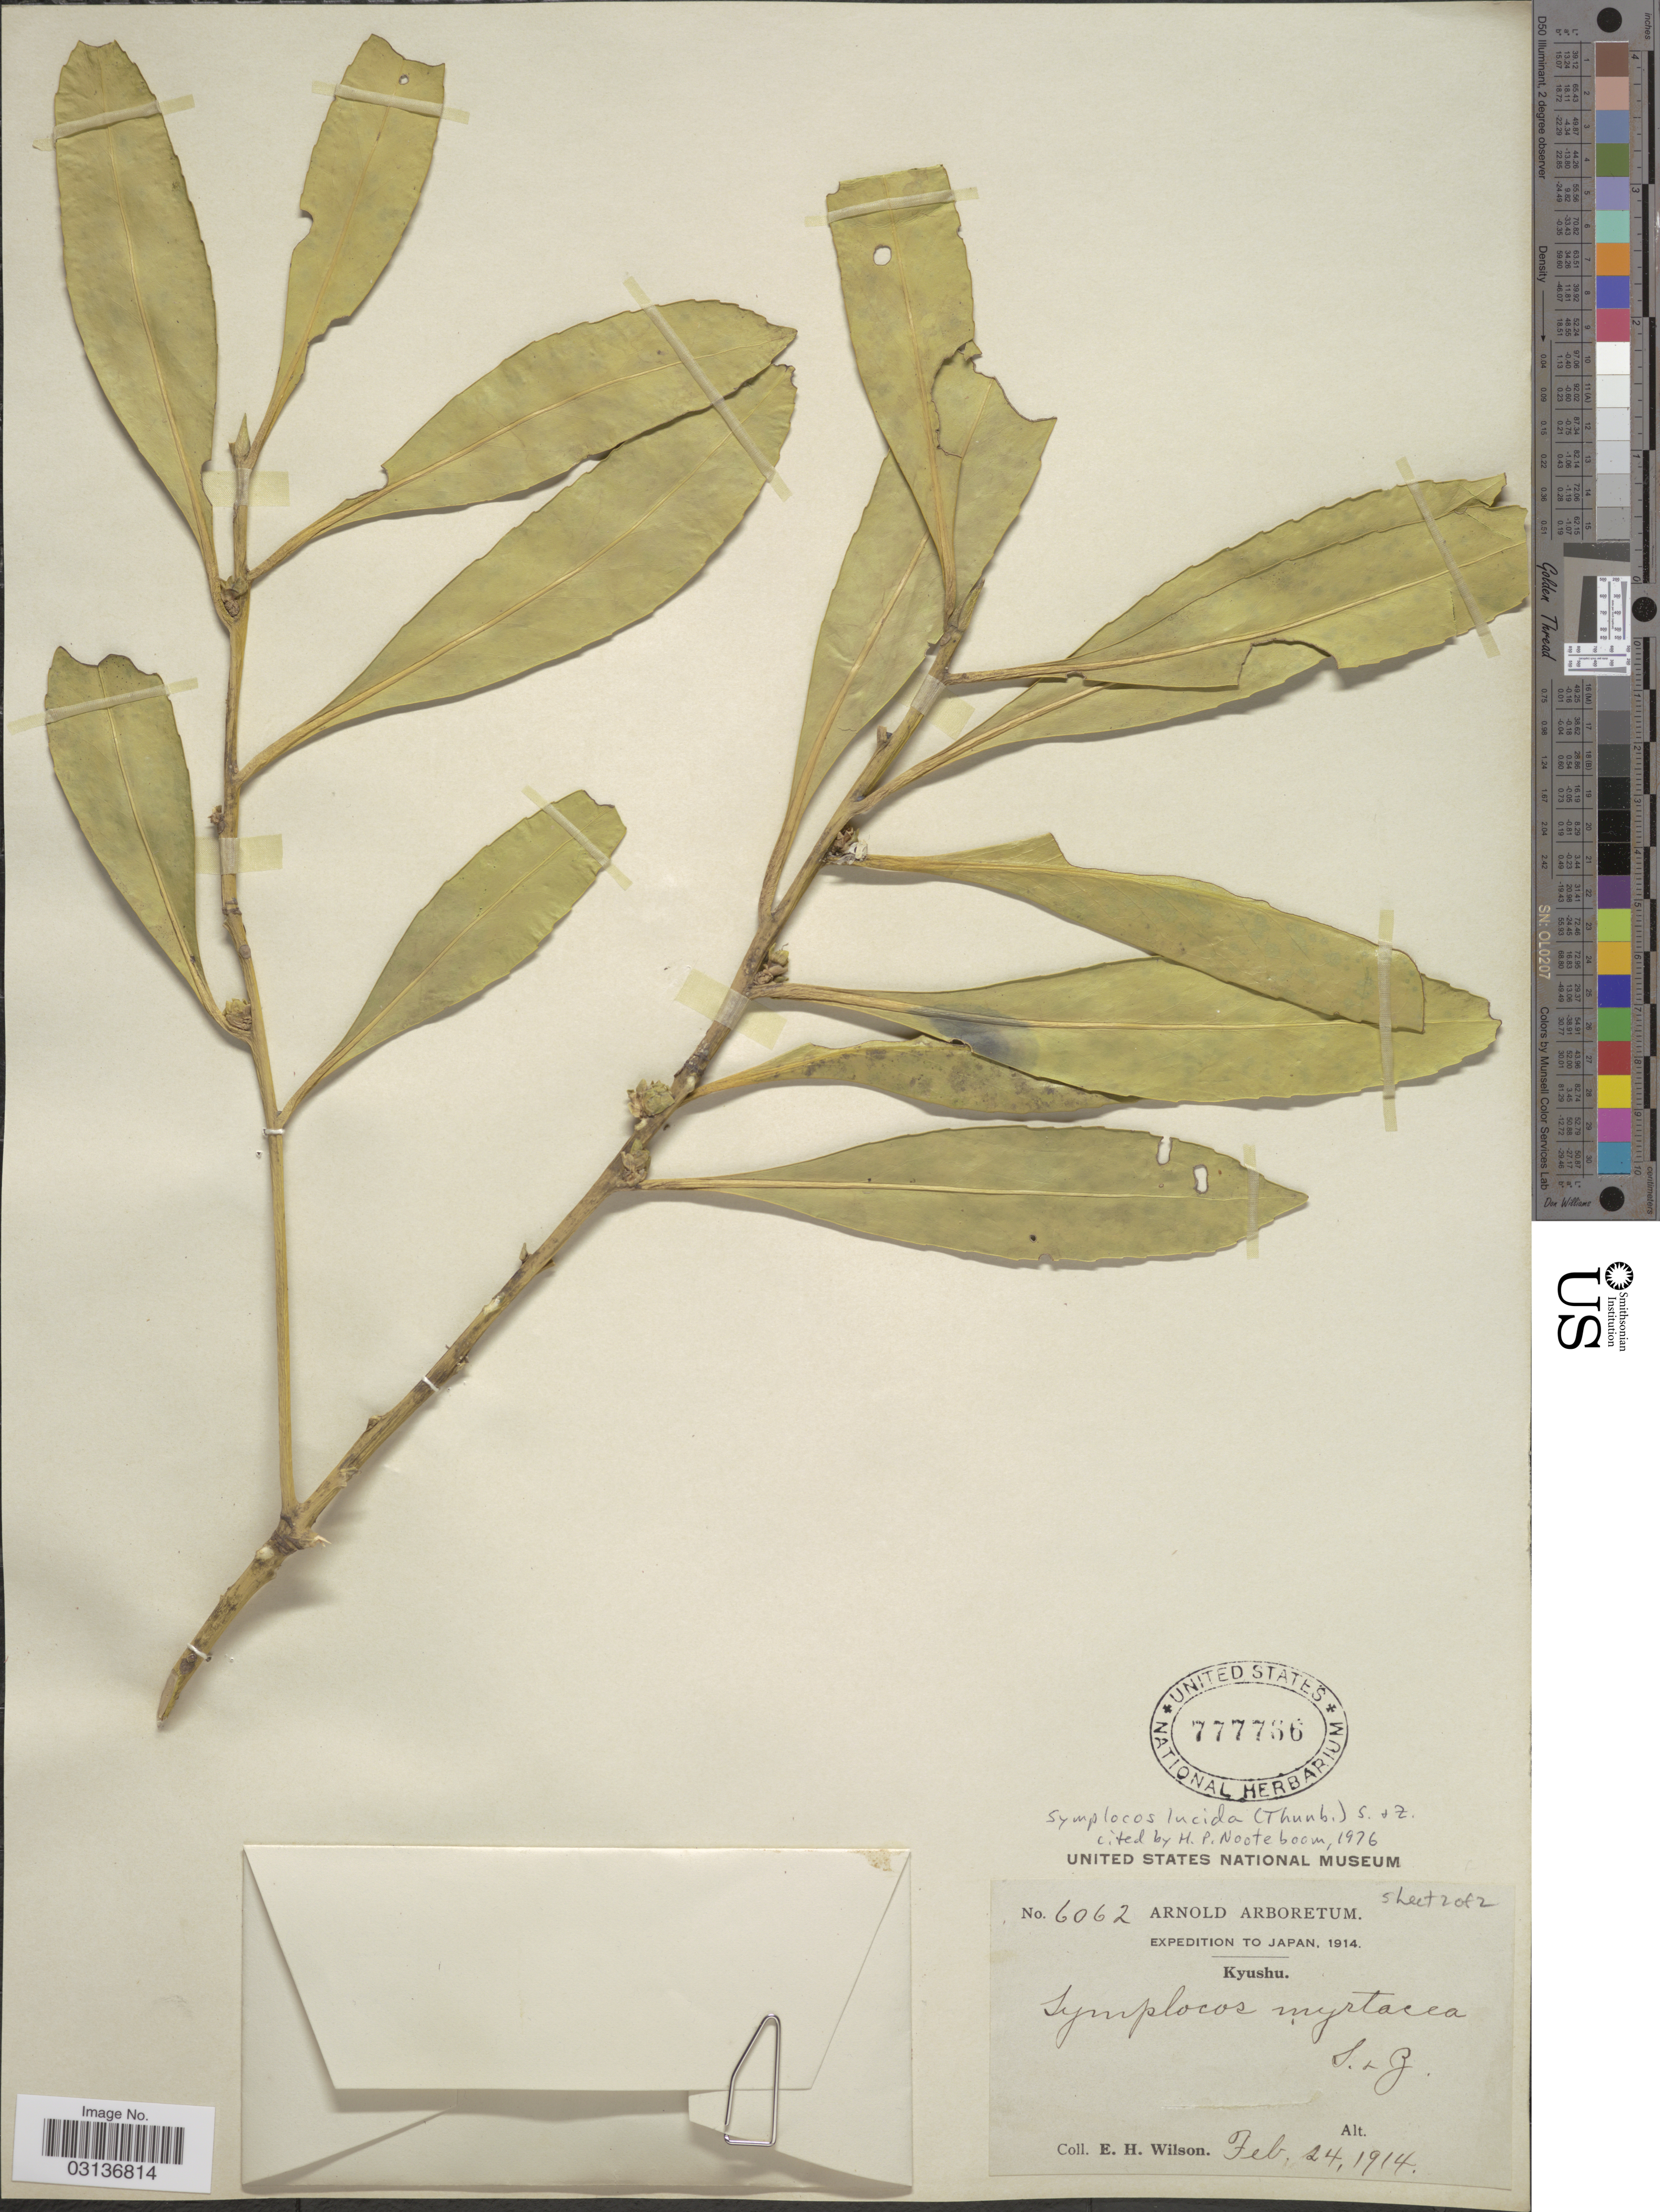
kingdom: Plantae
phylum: Tracheophyta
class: Magnoliopsida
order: Ericales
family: Symplocaceae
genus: Symplocos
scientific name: Symplocos lucida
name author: (Thurb.) Siebold & Zucc.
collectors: E. Wilson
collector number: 6062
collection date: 1914-02-24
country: Japan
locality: Kyushu.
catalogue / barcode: US 777766